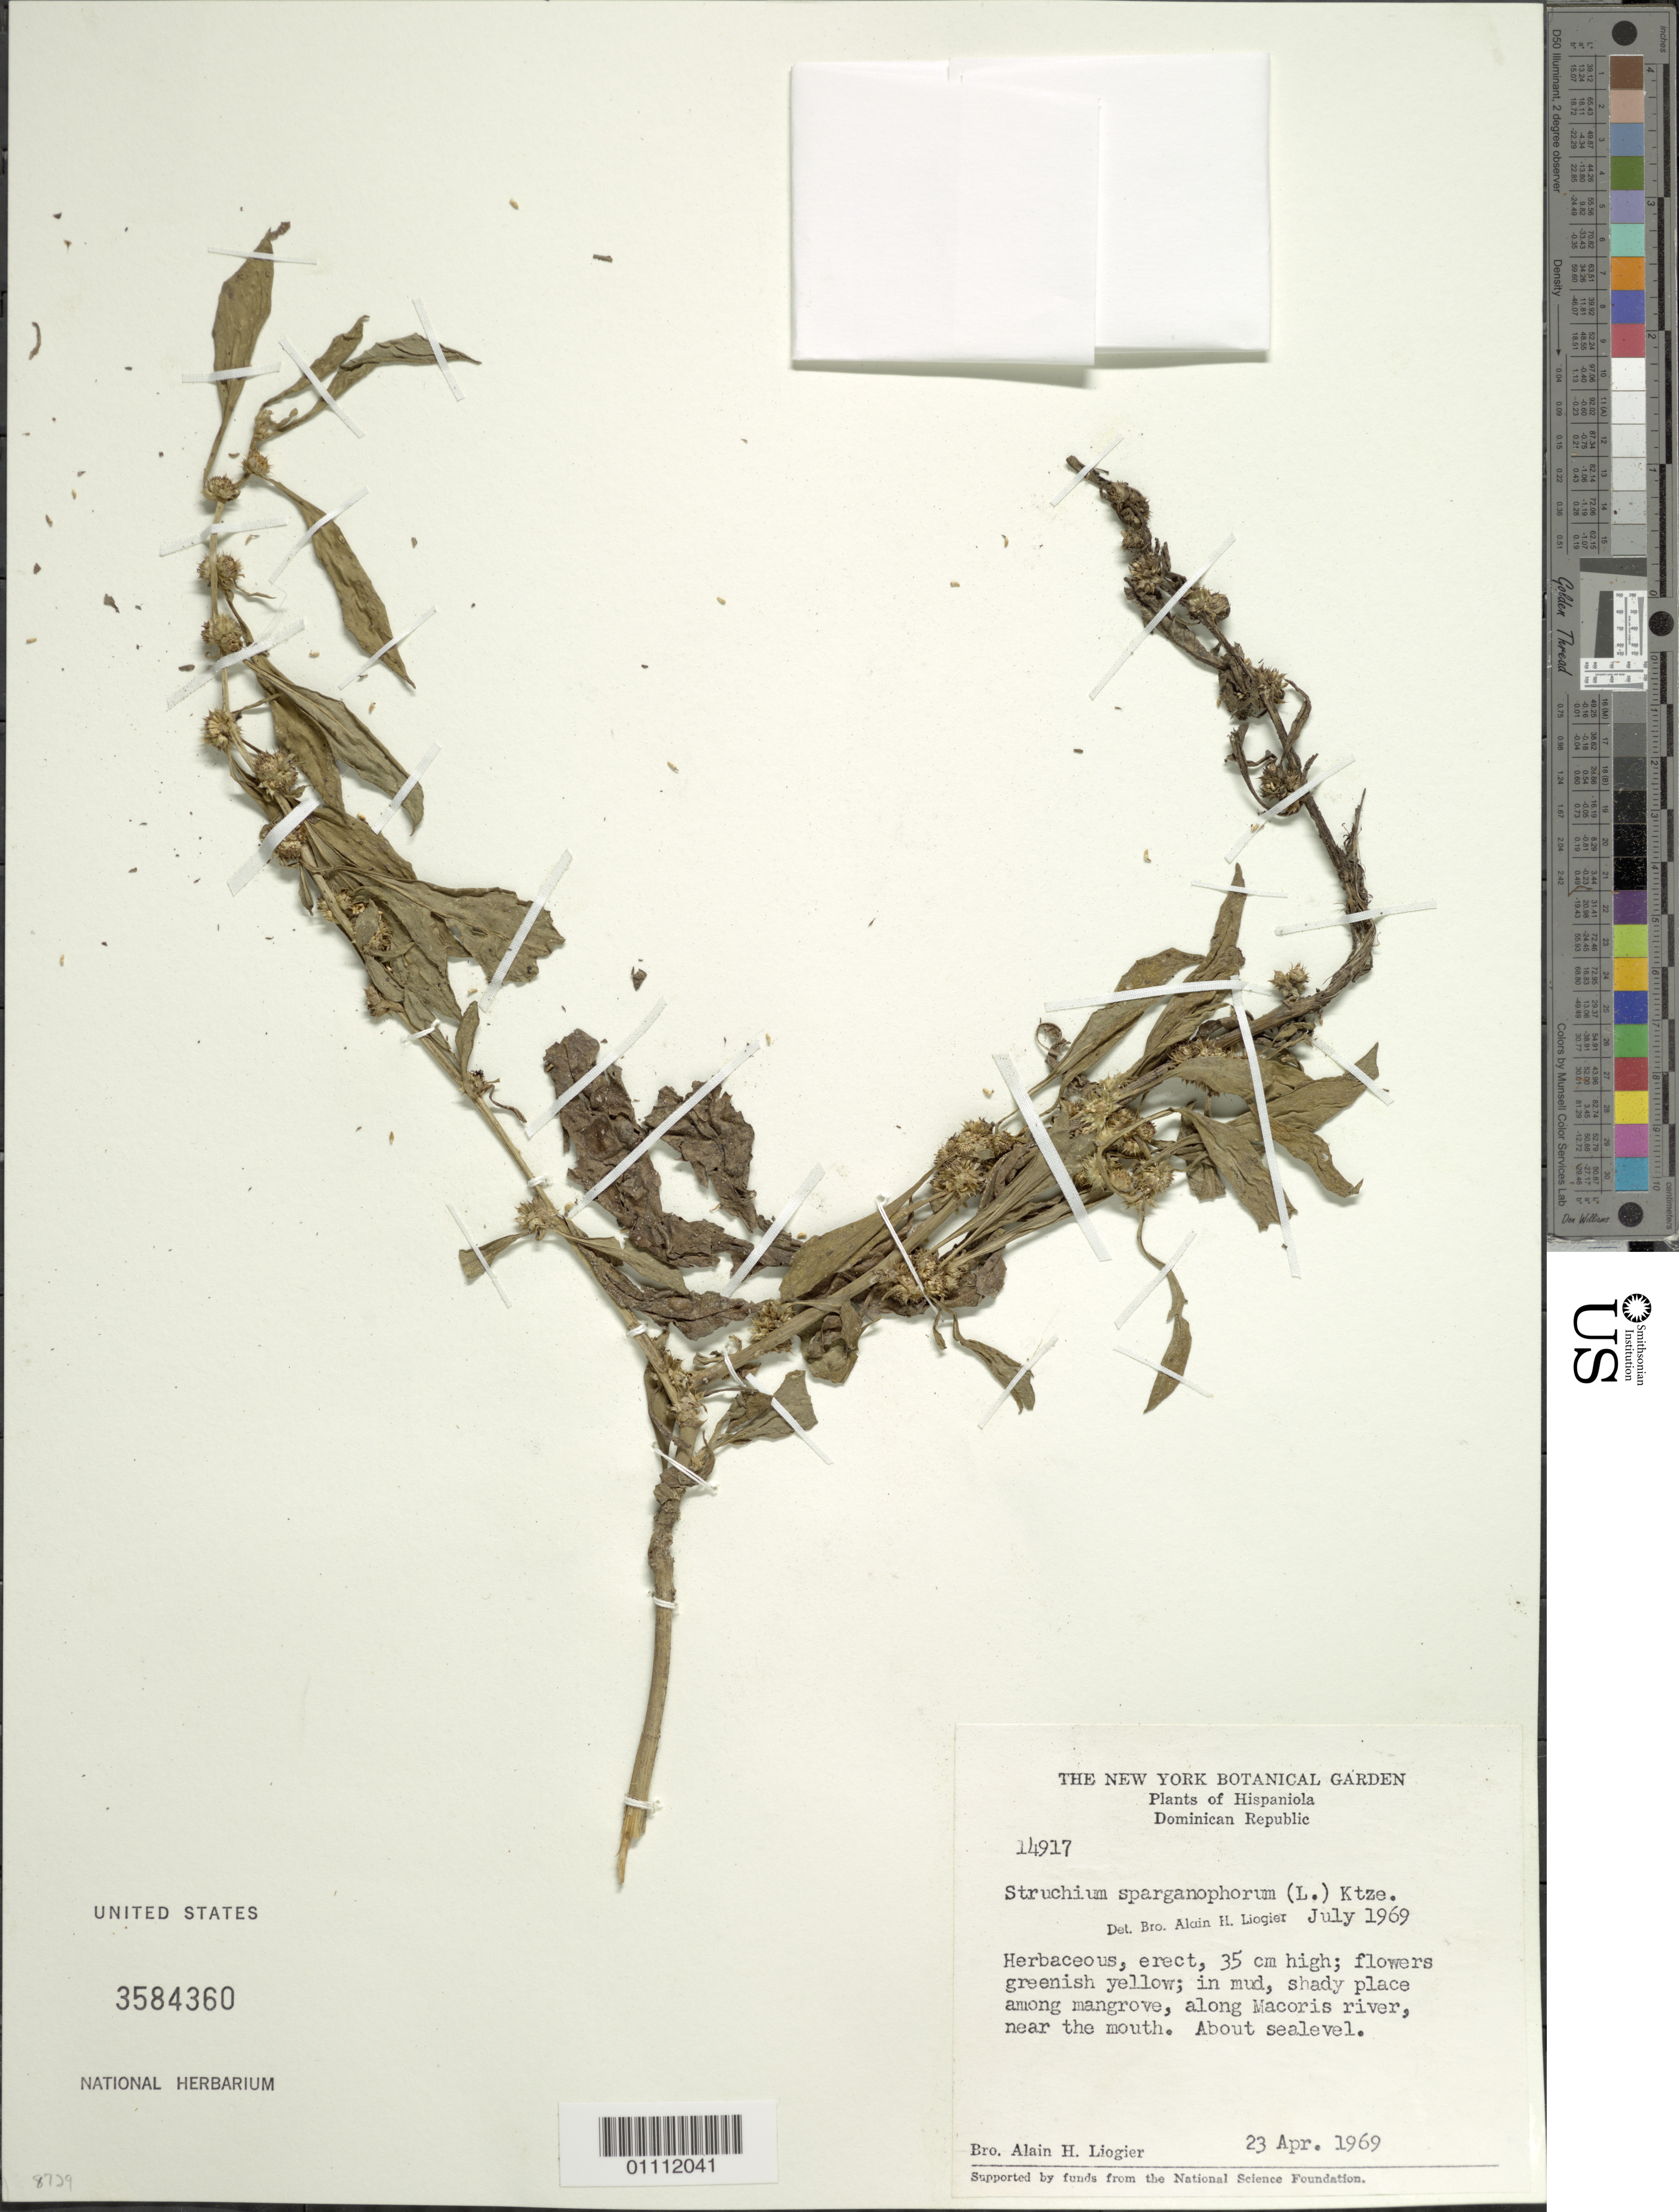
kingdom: Plantae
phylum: Tracheophyta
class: Magnoliopsida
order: Asterales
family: Asteraceae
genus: Struchium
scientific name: Struchium sparganophorum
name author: (L.) Kuntze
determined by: Liogier, Alain H.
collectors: A. H. Liogier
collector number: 14917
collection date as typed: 23 Apr 1969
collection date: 1969-04-23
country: Dominican Republic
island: Hispaniola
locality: Macoris River, near mouth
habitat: In mud, shady place among mangrove, along river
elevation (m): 0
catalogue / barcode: US 3584360